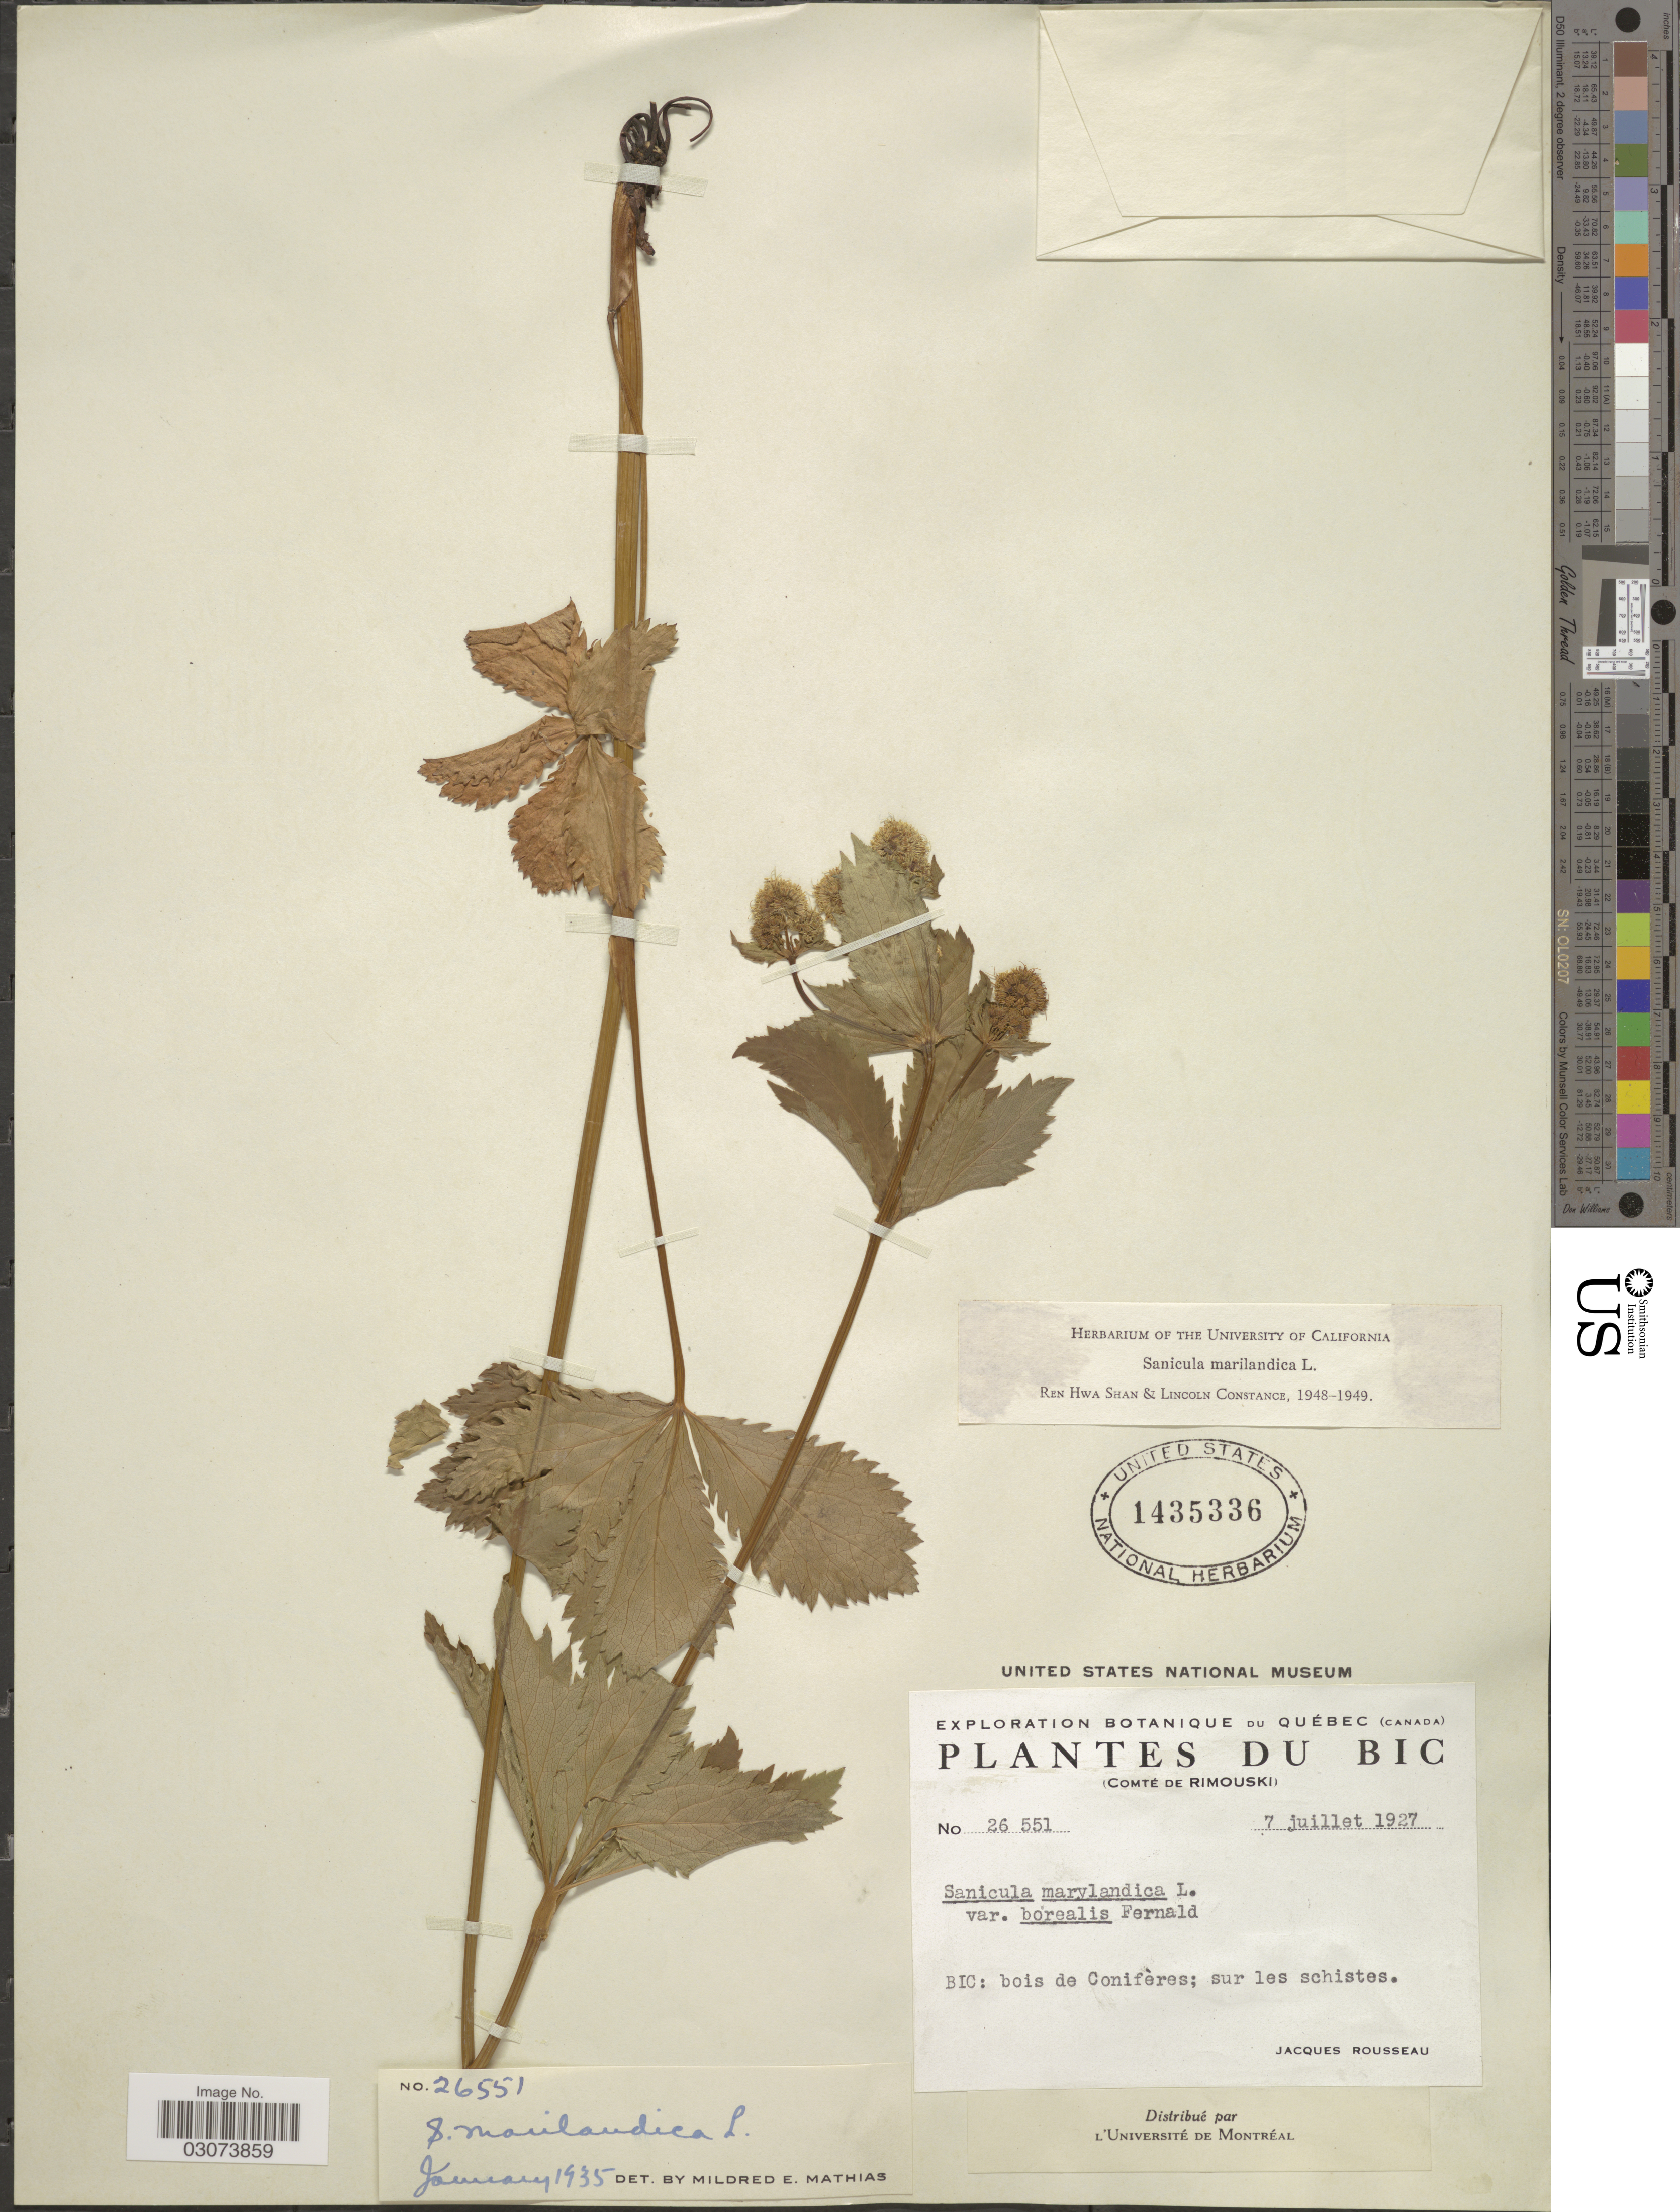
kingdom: Plantae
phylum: Tracheophyta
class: Magnoliopsida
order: Apiales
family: Apiaceae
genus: Sanicula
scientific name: Sanicula marilandica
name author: L.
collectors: J. Rousseau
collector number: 26551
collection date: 1927-07-07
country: Canada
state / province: Quebec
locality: Bic. (Comté de Rimouski). Bic: bois de Conifères; sur les schistes.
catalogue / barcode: US 1435336